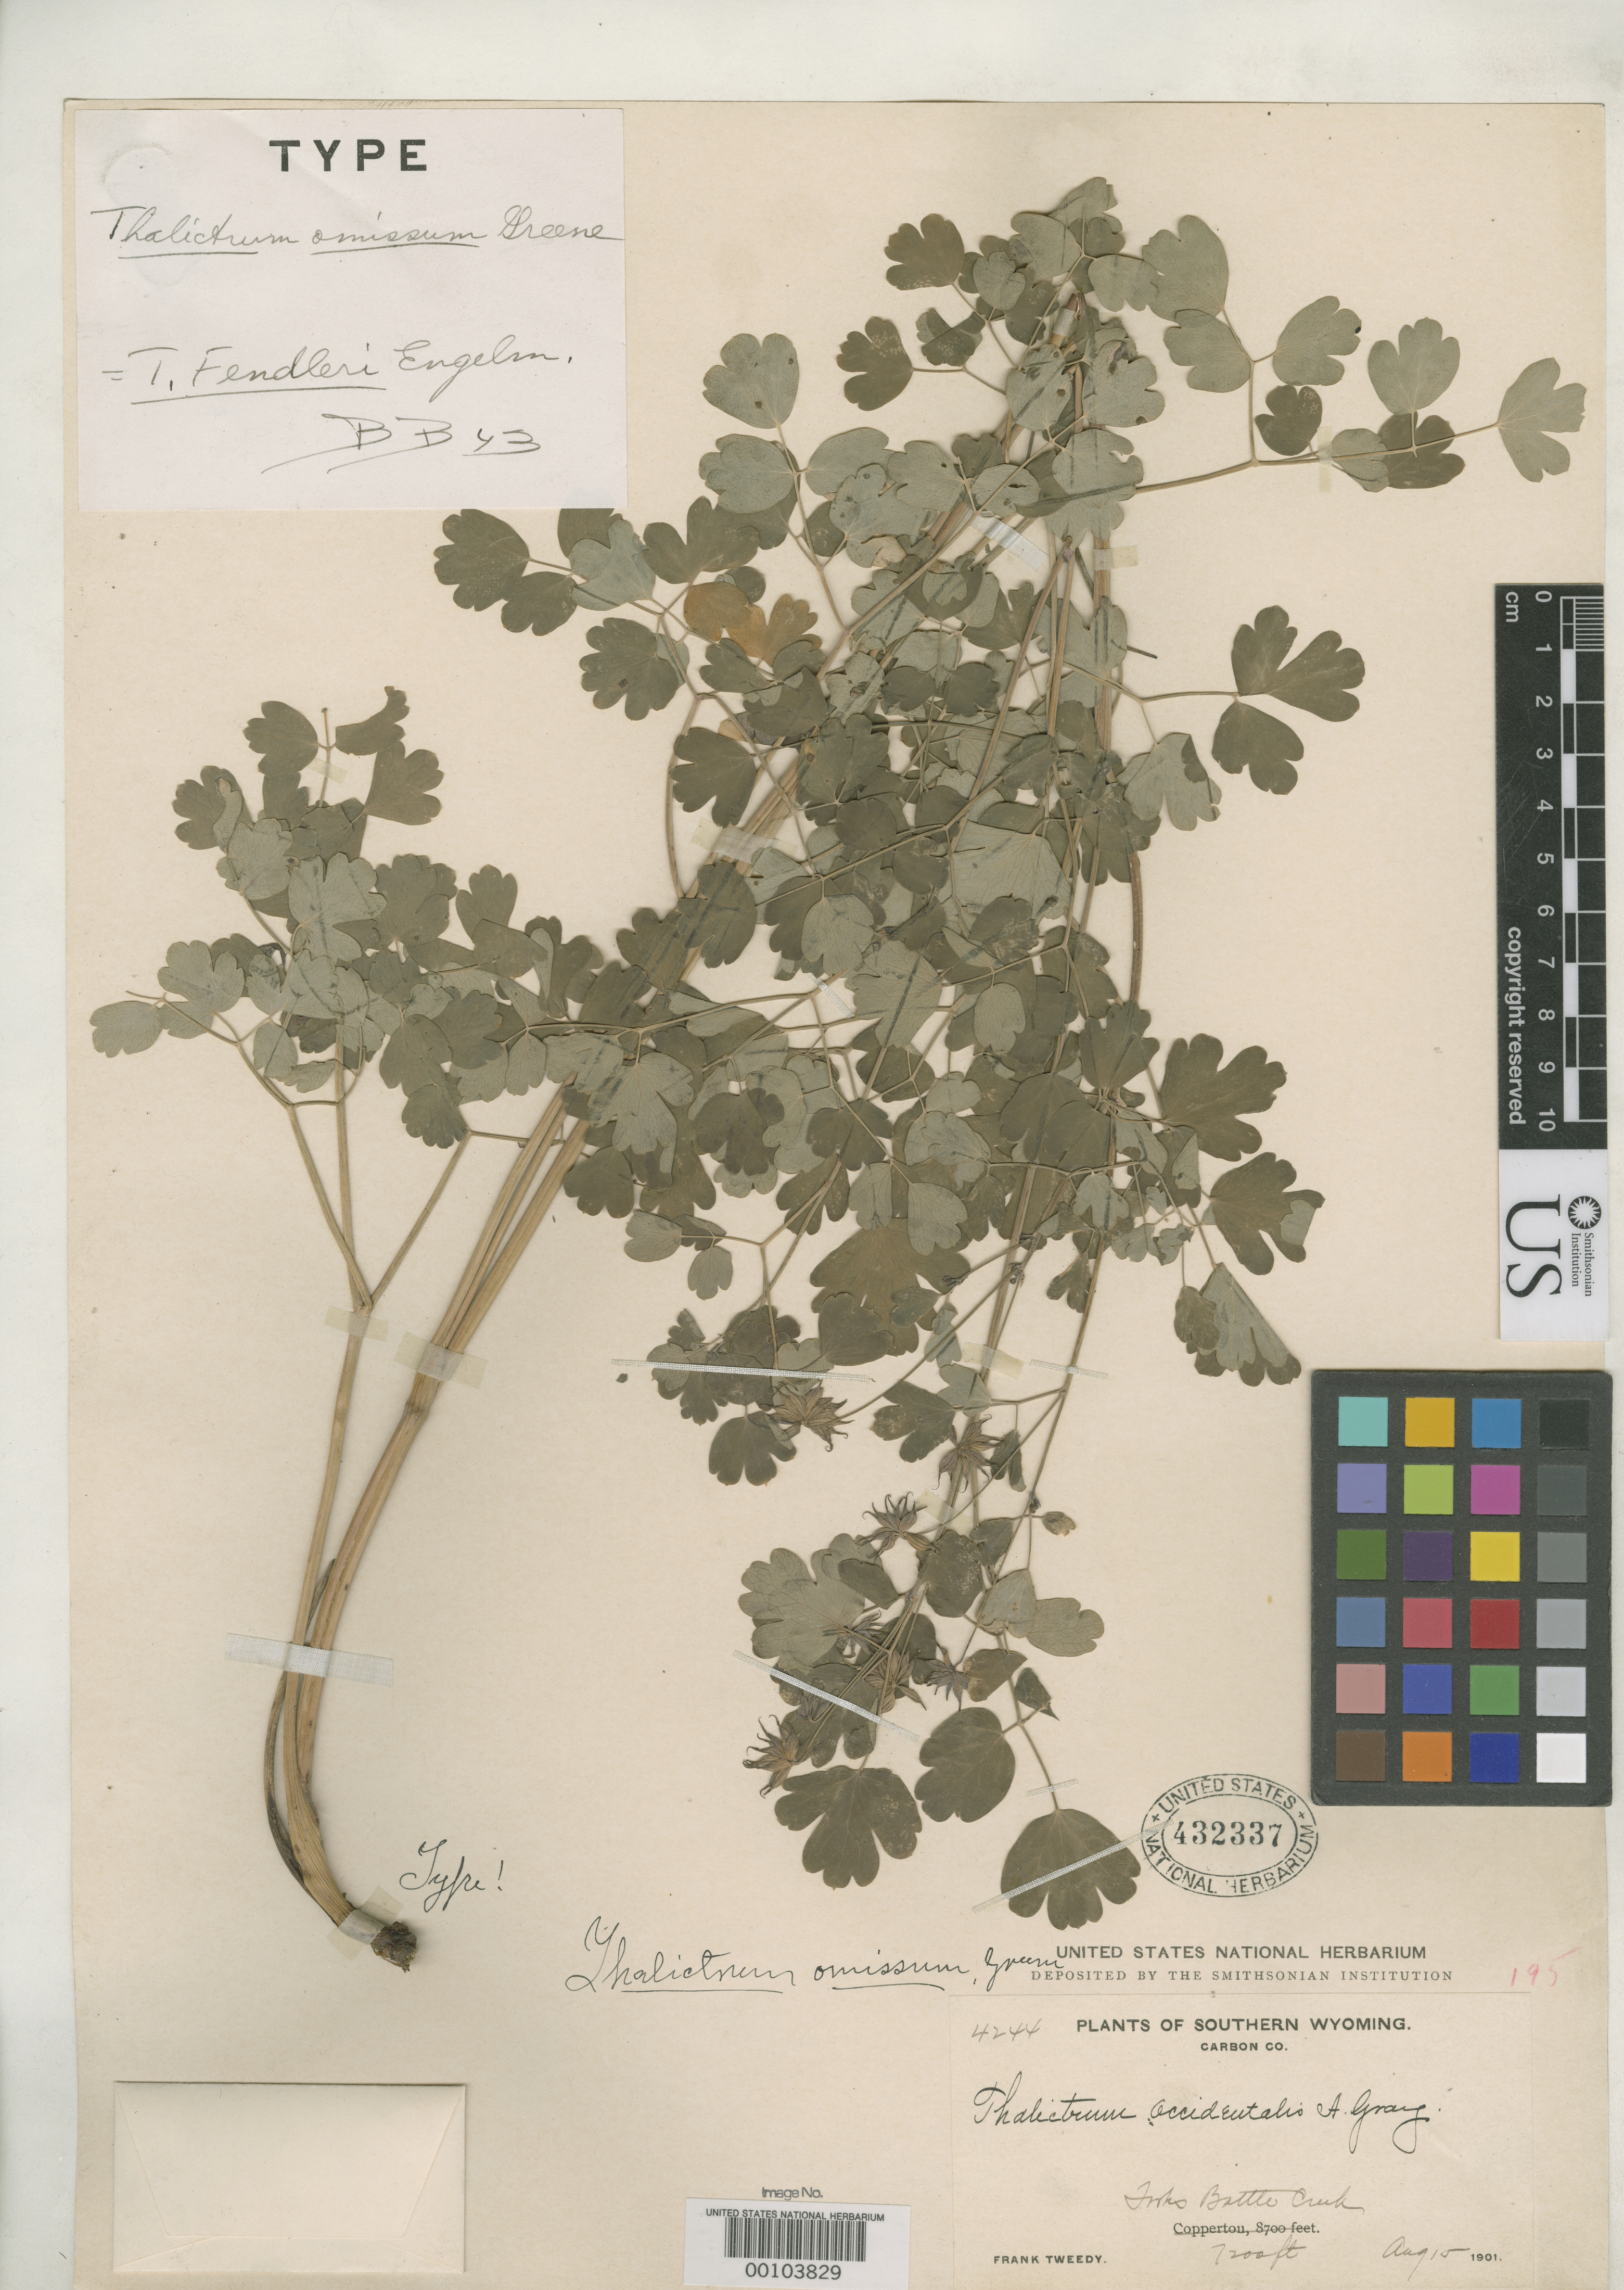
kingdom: Plantae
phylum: Tracheophyta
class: Magnoliopsida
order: Ranunculales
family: Ranunculaceae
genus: Thalictrum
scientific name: Thalictrum omissum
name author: Greene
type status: Syntype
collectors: F. Tweedy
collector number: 4244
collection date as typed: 15 Aug 1901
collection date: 1901-08-15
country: United States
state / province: Wyoming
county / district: Carbon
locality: Battle Creek.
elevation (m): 2195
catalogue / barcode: US 432337